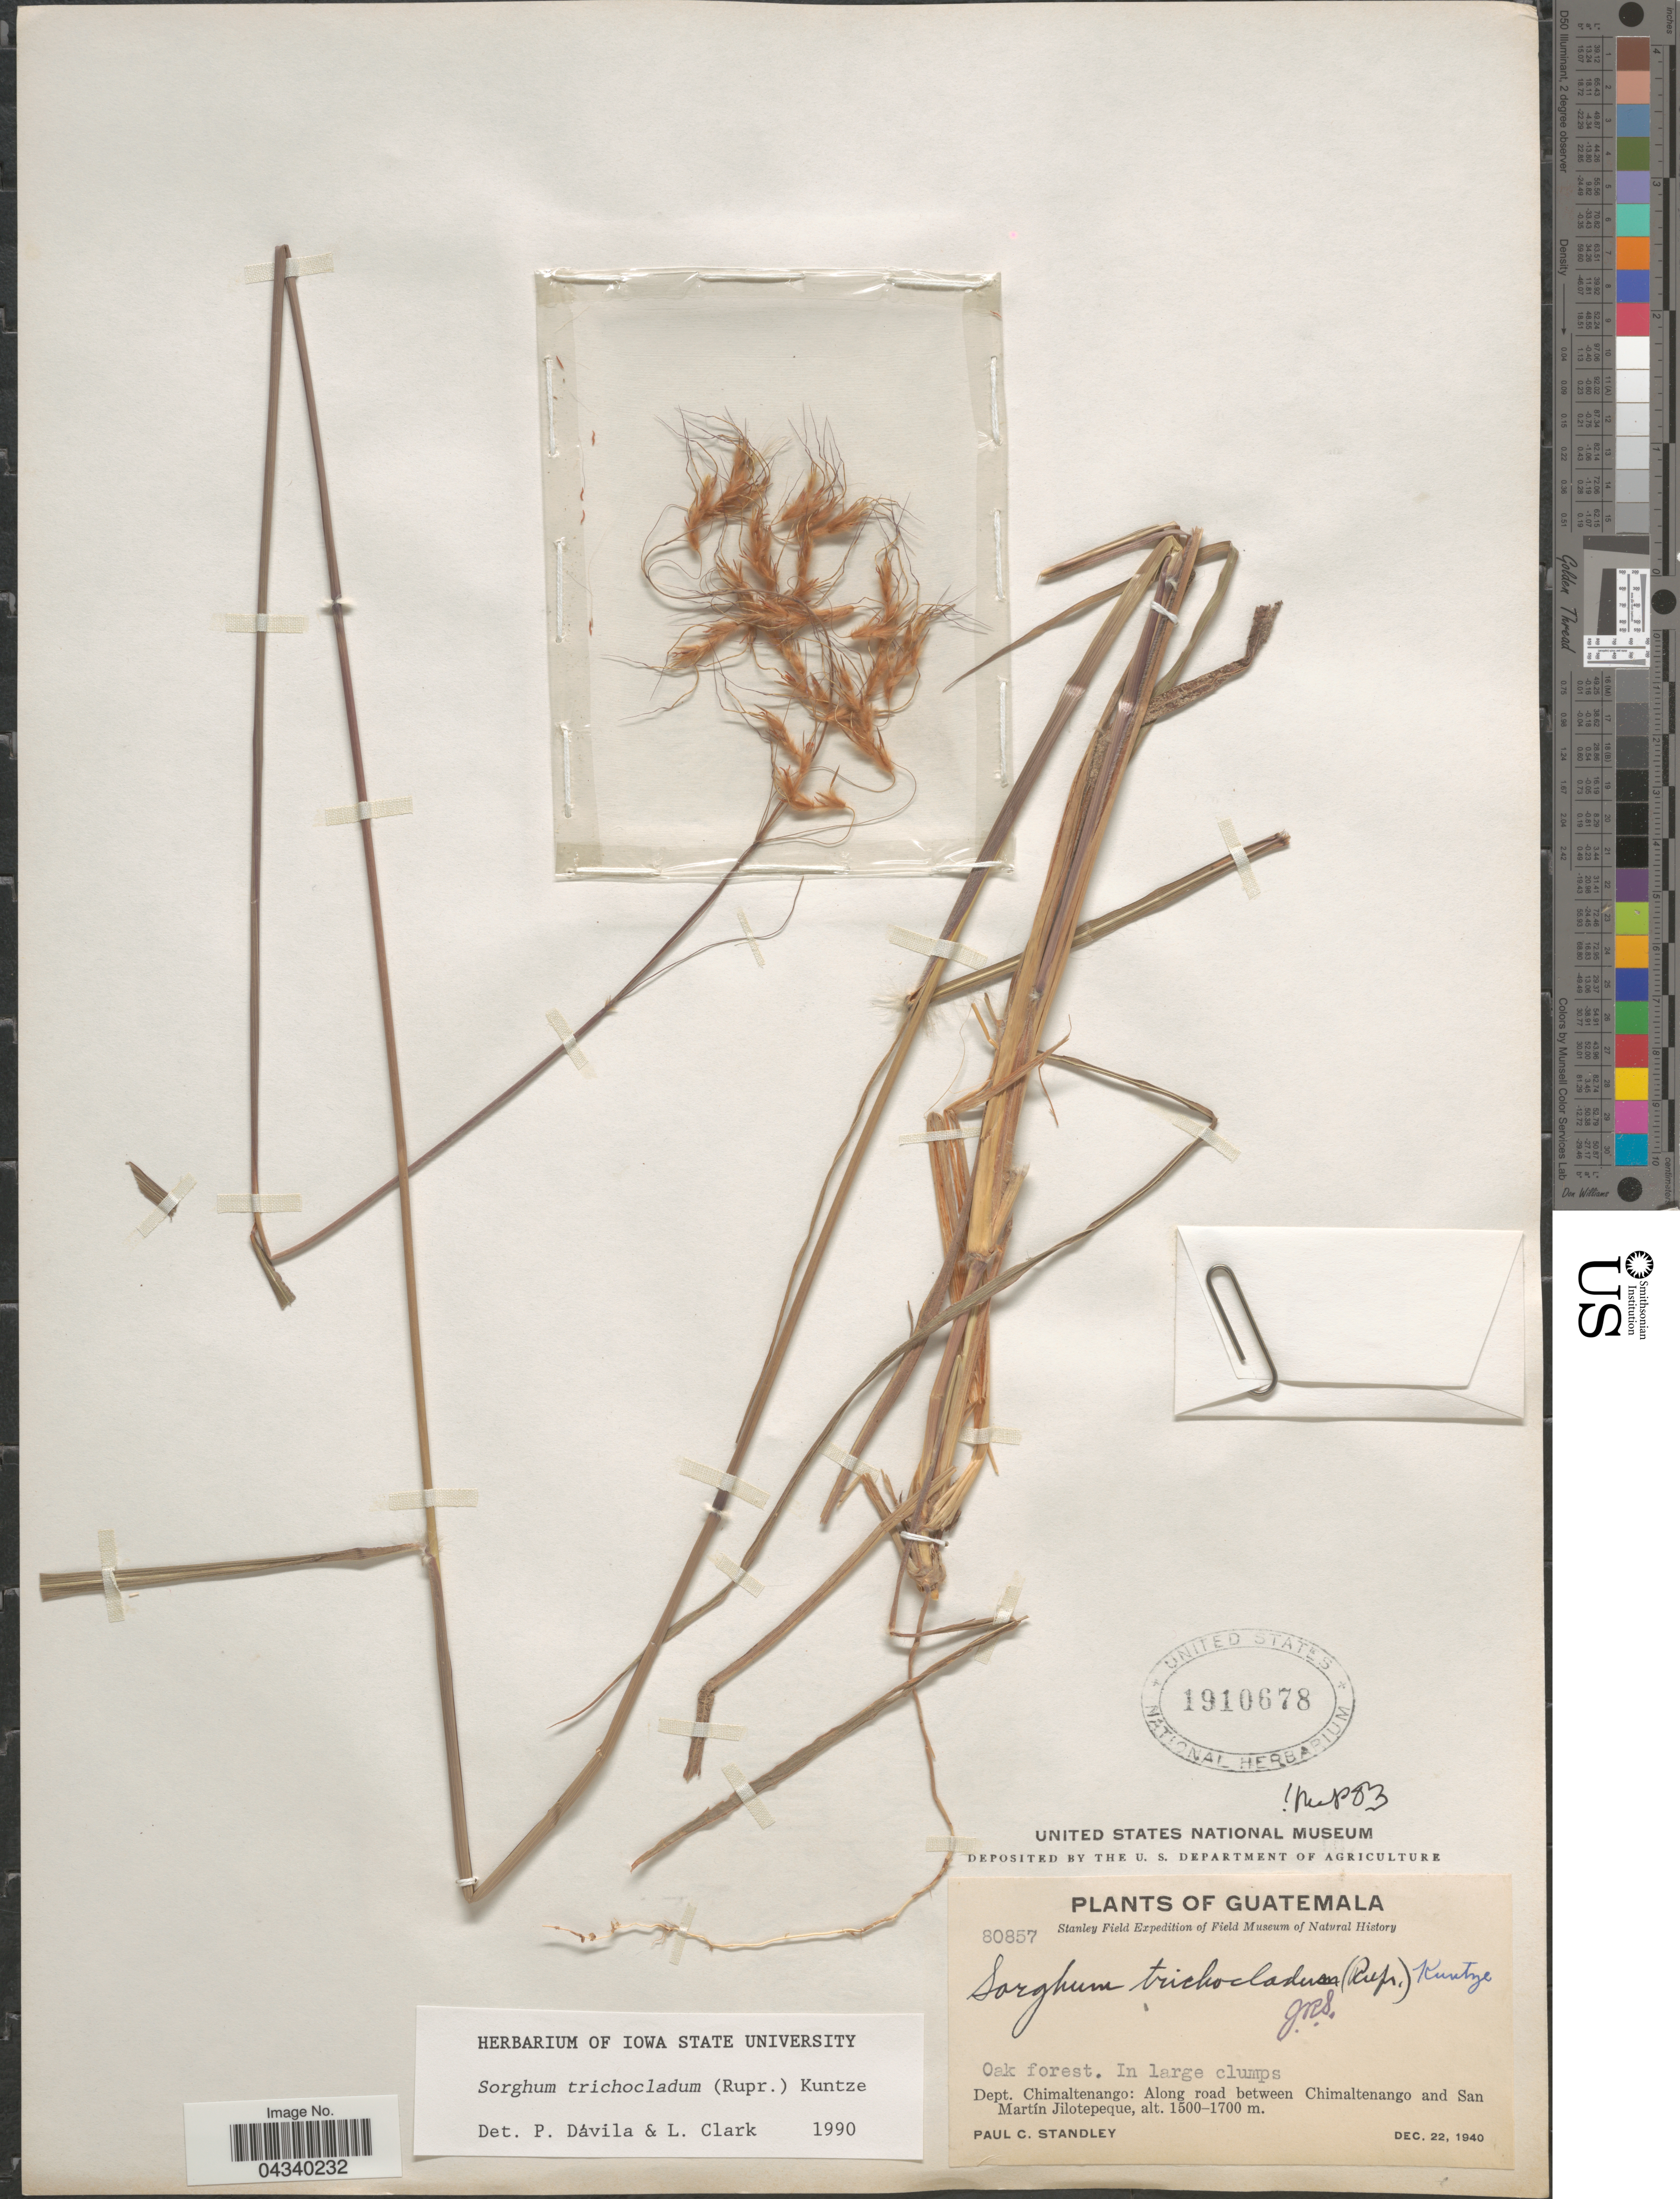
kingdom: Plantae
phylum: Tracheophyta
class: Liliopsida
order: Poales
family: Poaceae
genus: Sorghum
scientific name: Sorghum trichocladum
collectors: P. C. Standley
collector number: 80857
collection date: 1940-12-22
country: Guatemala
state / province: Chimaltenango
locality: Stanley Field Expedition. Oak forest. Dept. Chimaltenango: Along road between Chimaltenango and San Martín Jilotepeque.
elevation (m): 1500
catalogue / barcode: US 1910678